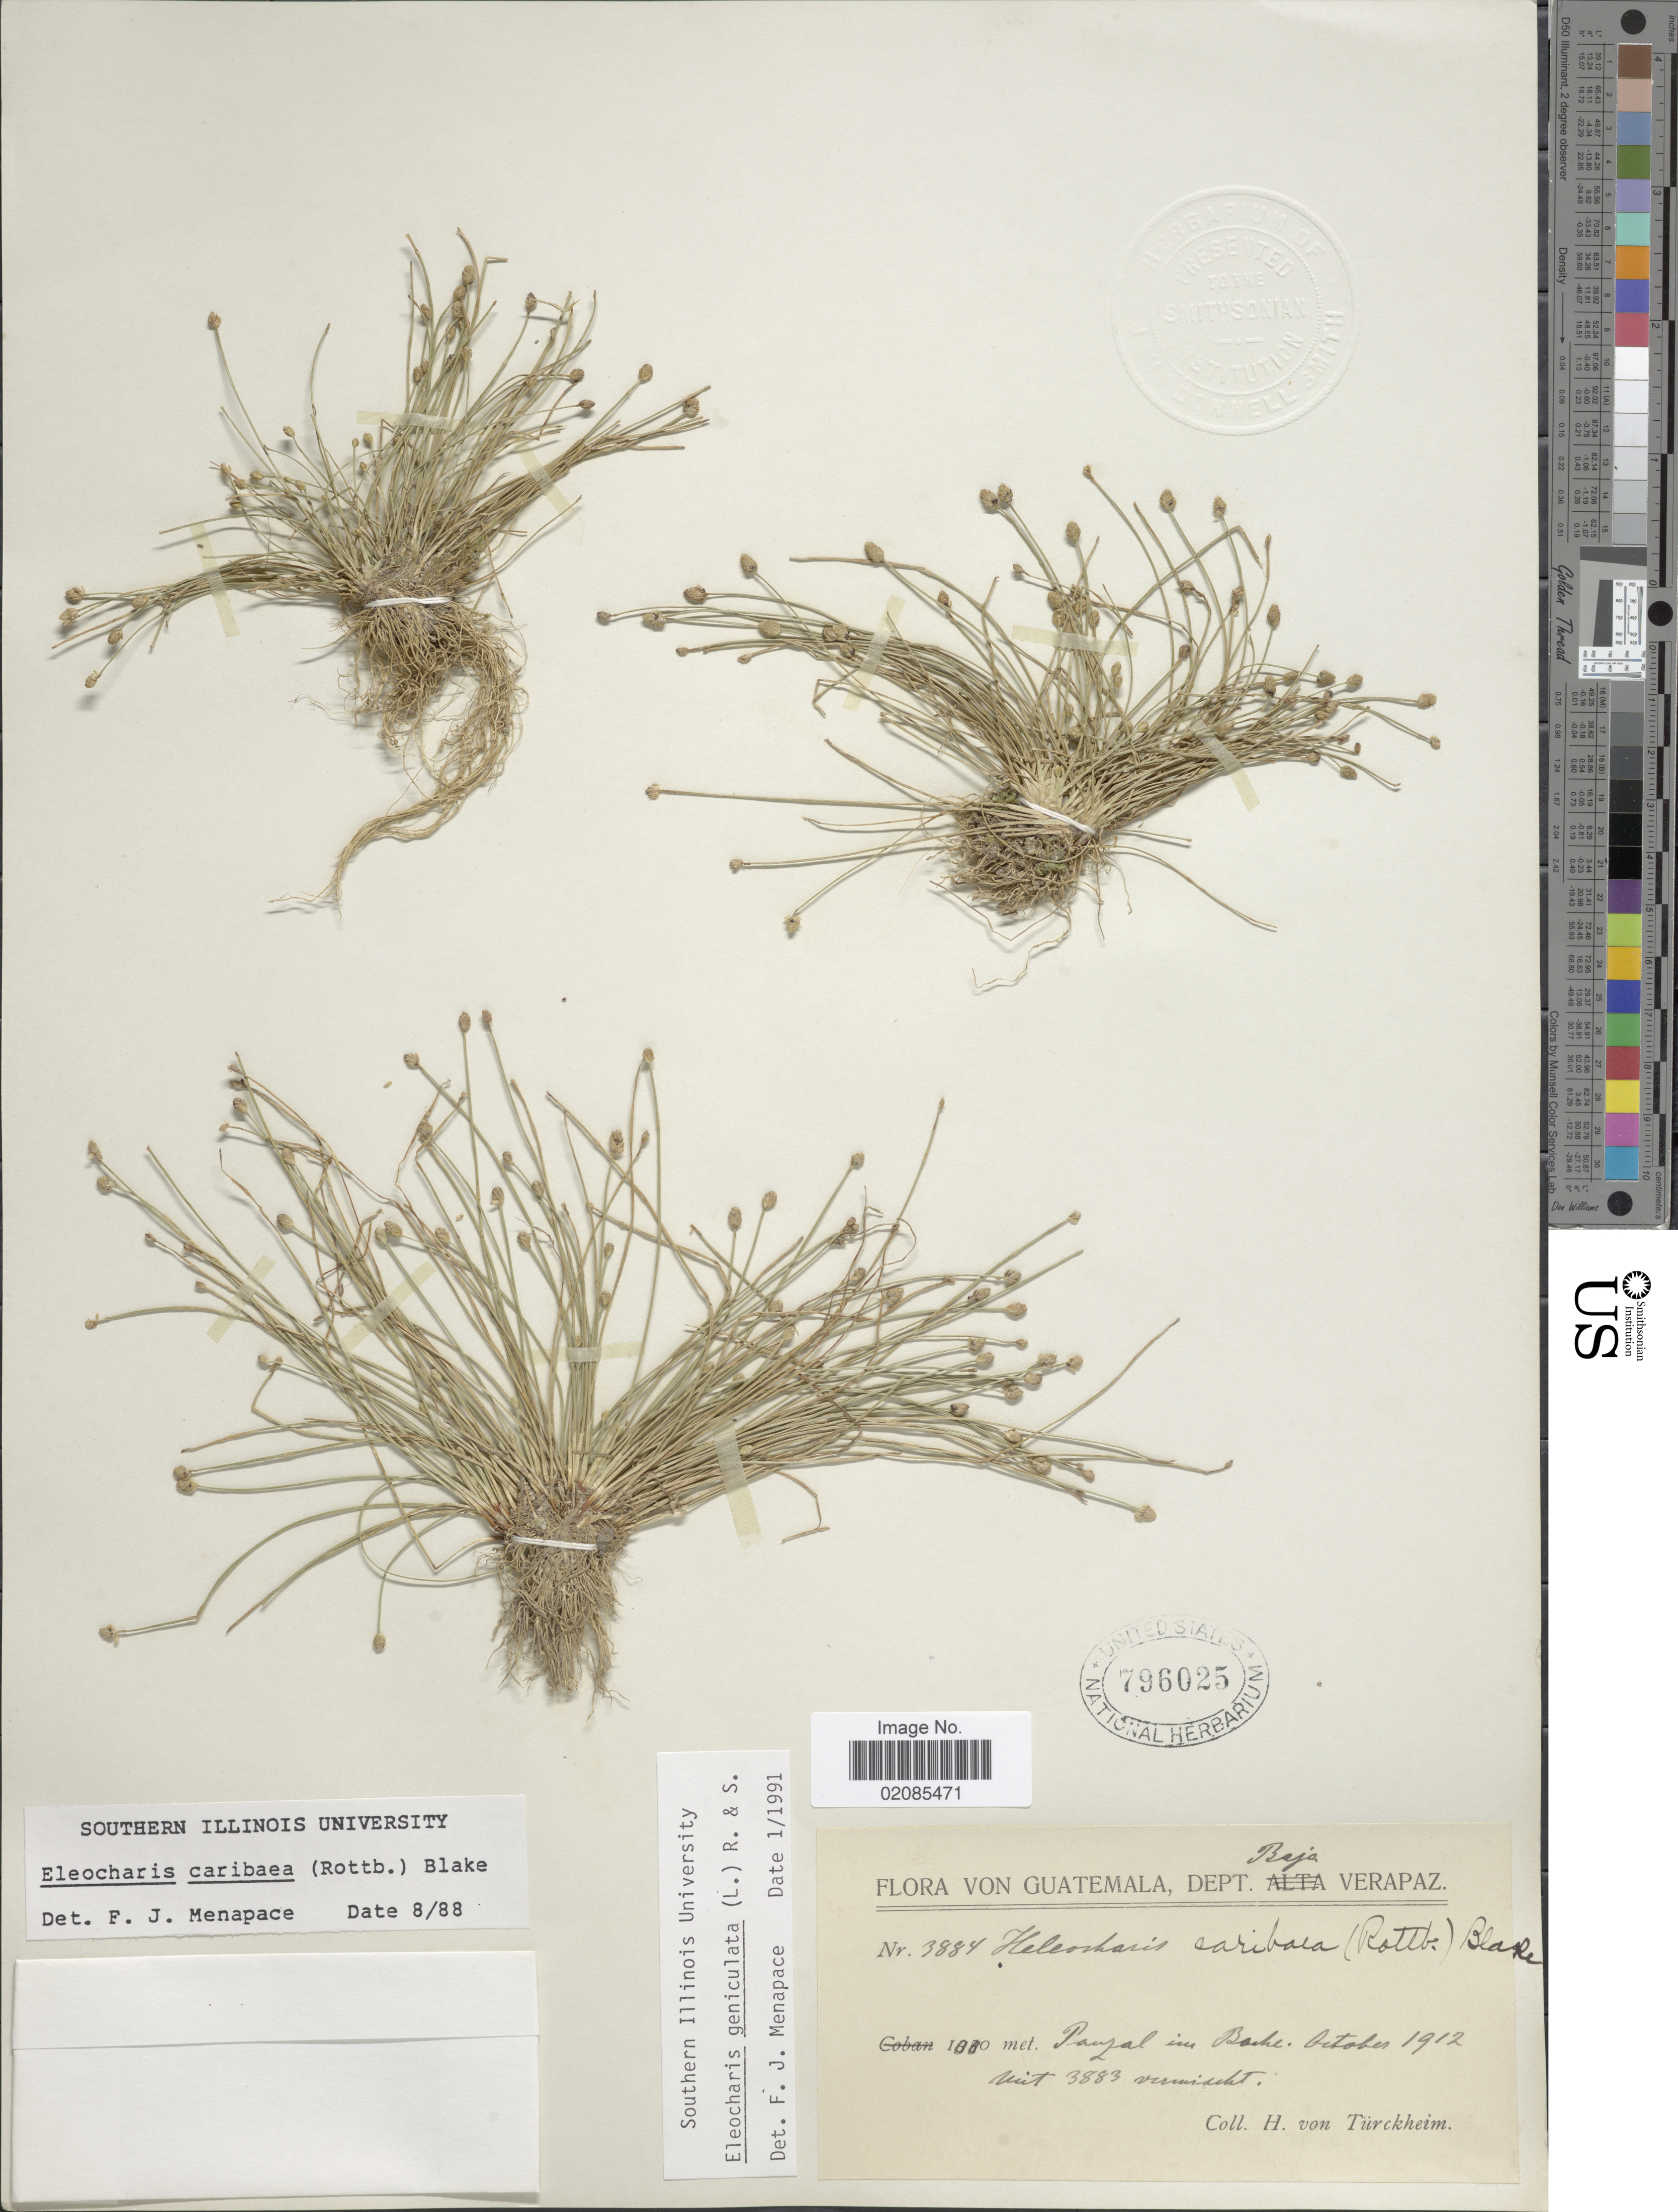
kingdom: Plantae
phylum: Tracheophyta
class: Liliopsida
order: Poales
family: Cyperaceae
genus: Eleocharis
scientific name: Eleocharis geniculata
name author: (L.) Roem. & Schult.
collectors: H. von Türckheim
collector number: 3884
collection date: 1912-10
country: Guatemala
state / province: Baja Verapaz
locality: Panzal, im bache [Pansal, in the brook]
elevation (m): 1000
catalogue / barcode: US 796025